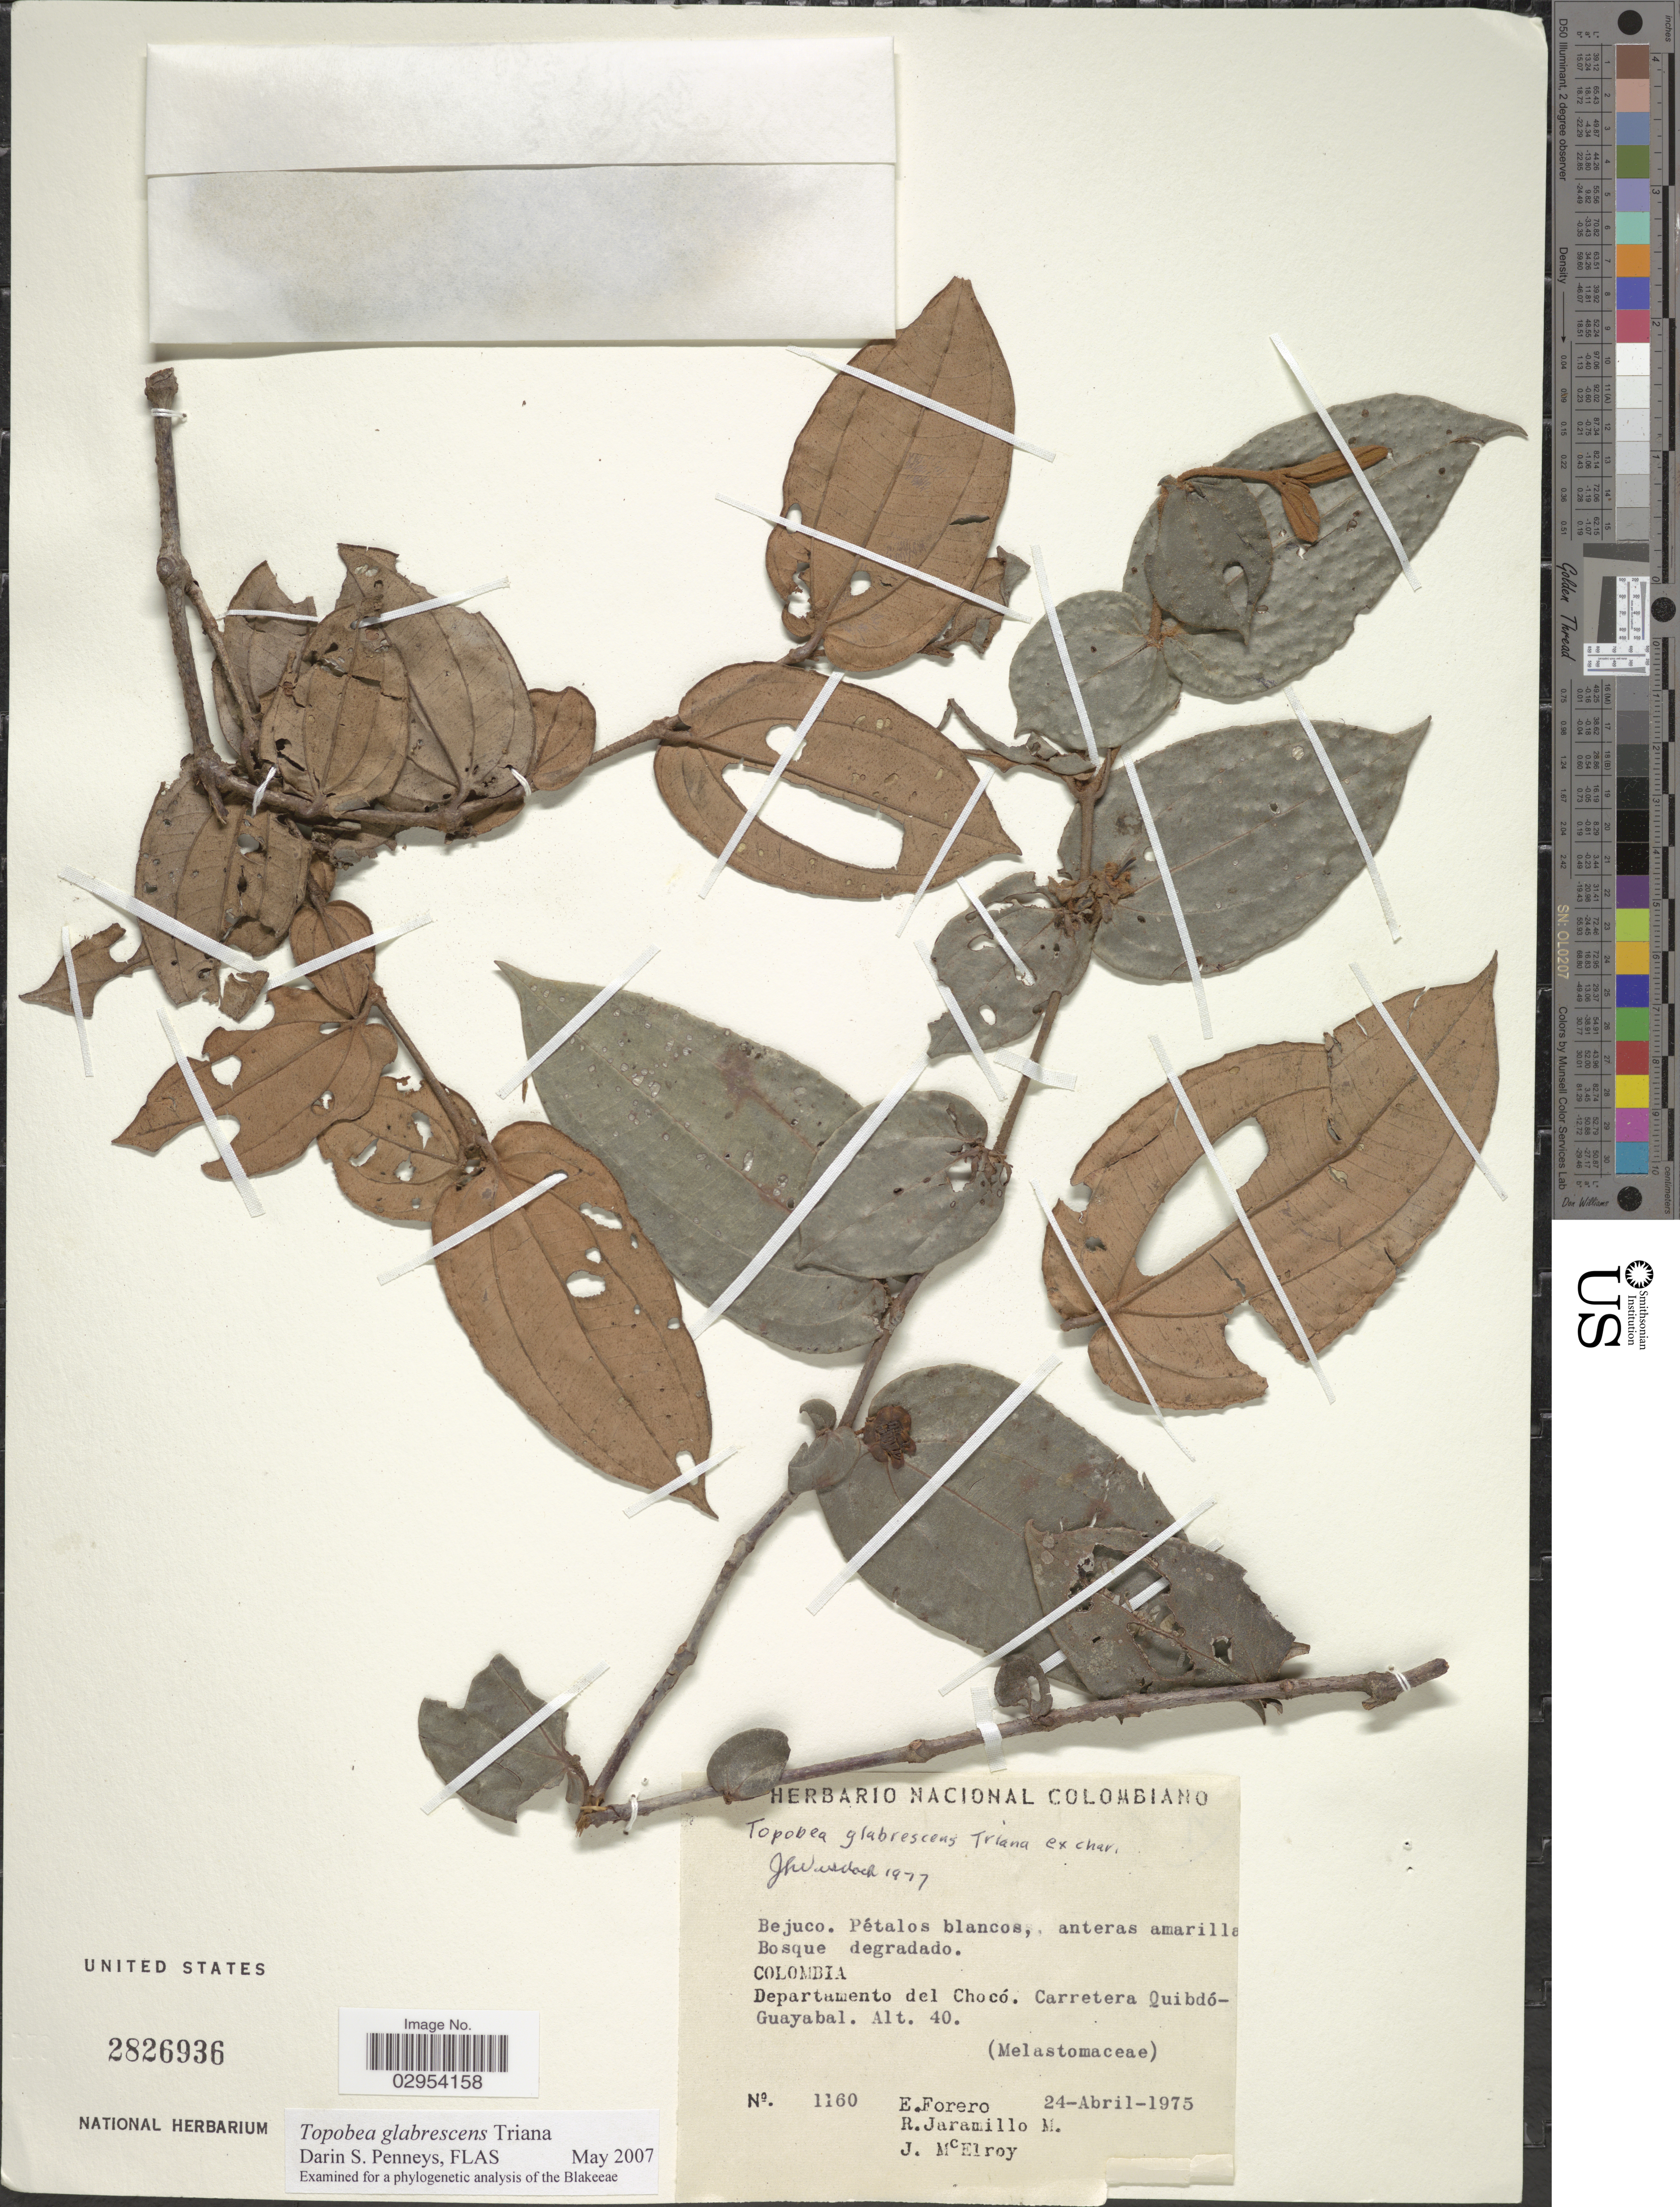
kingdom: Plantae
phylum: Tracheophyta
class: Magnoliopsida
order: Myrtales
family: Melastomataceae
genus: Topobea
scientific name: Topobea glabrescens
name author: Triana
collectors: E. Forero, R. Jaramillo M. & J. B. McElroy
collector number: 1160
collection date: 1975-04-24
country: Colombia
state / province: Chocó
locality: Departamento del Chocó. Carretera Quibdó-Guayabal.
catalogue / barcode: US 2826936